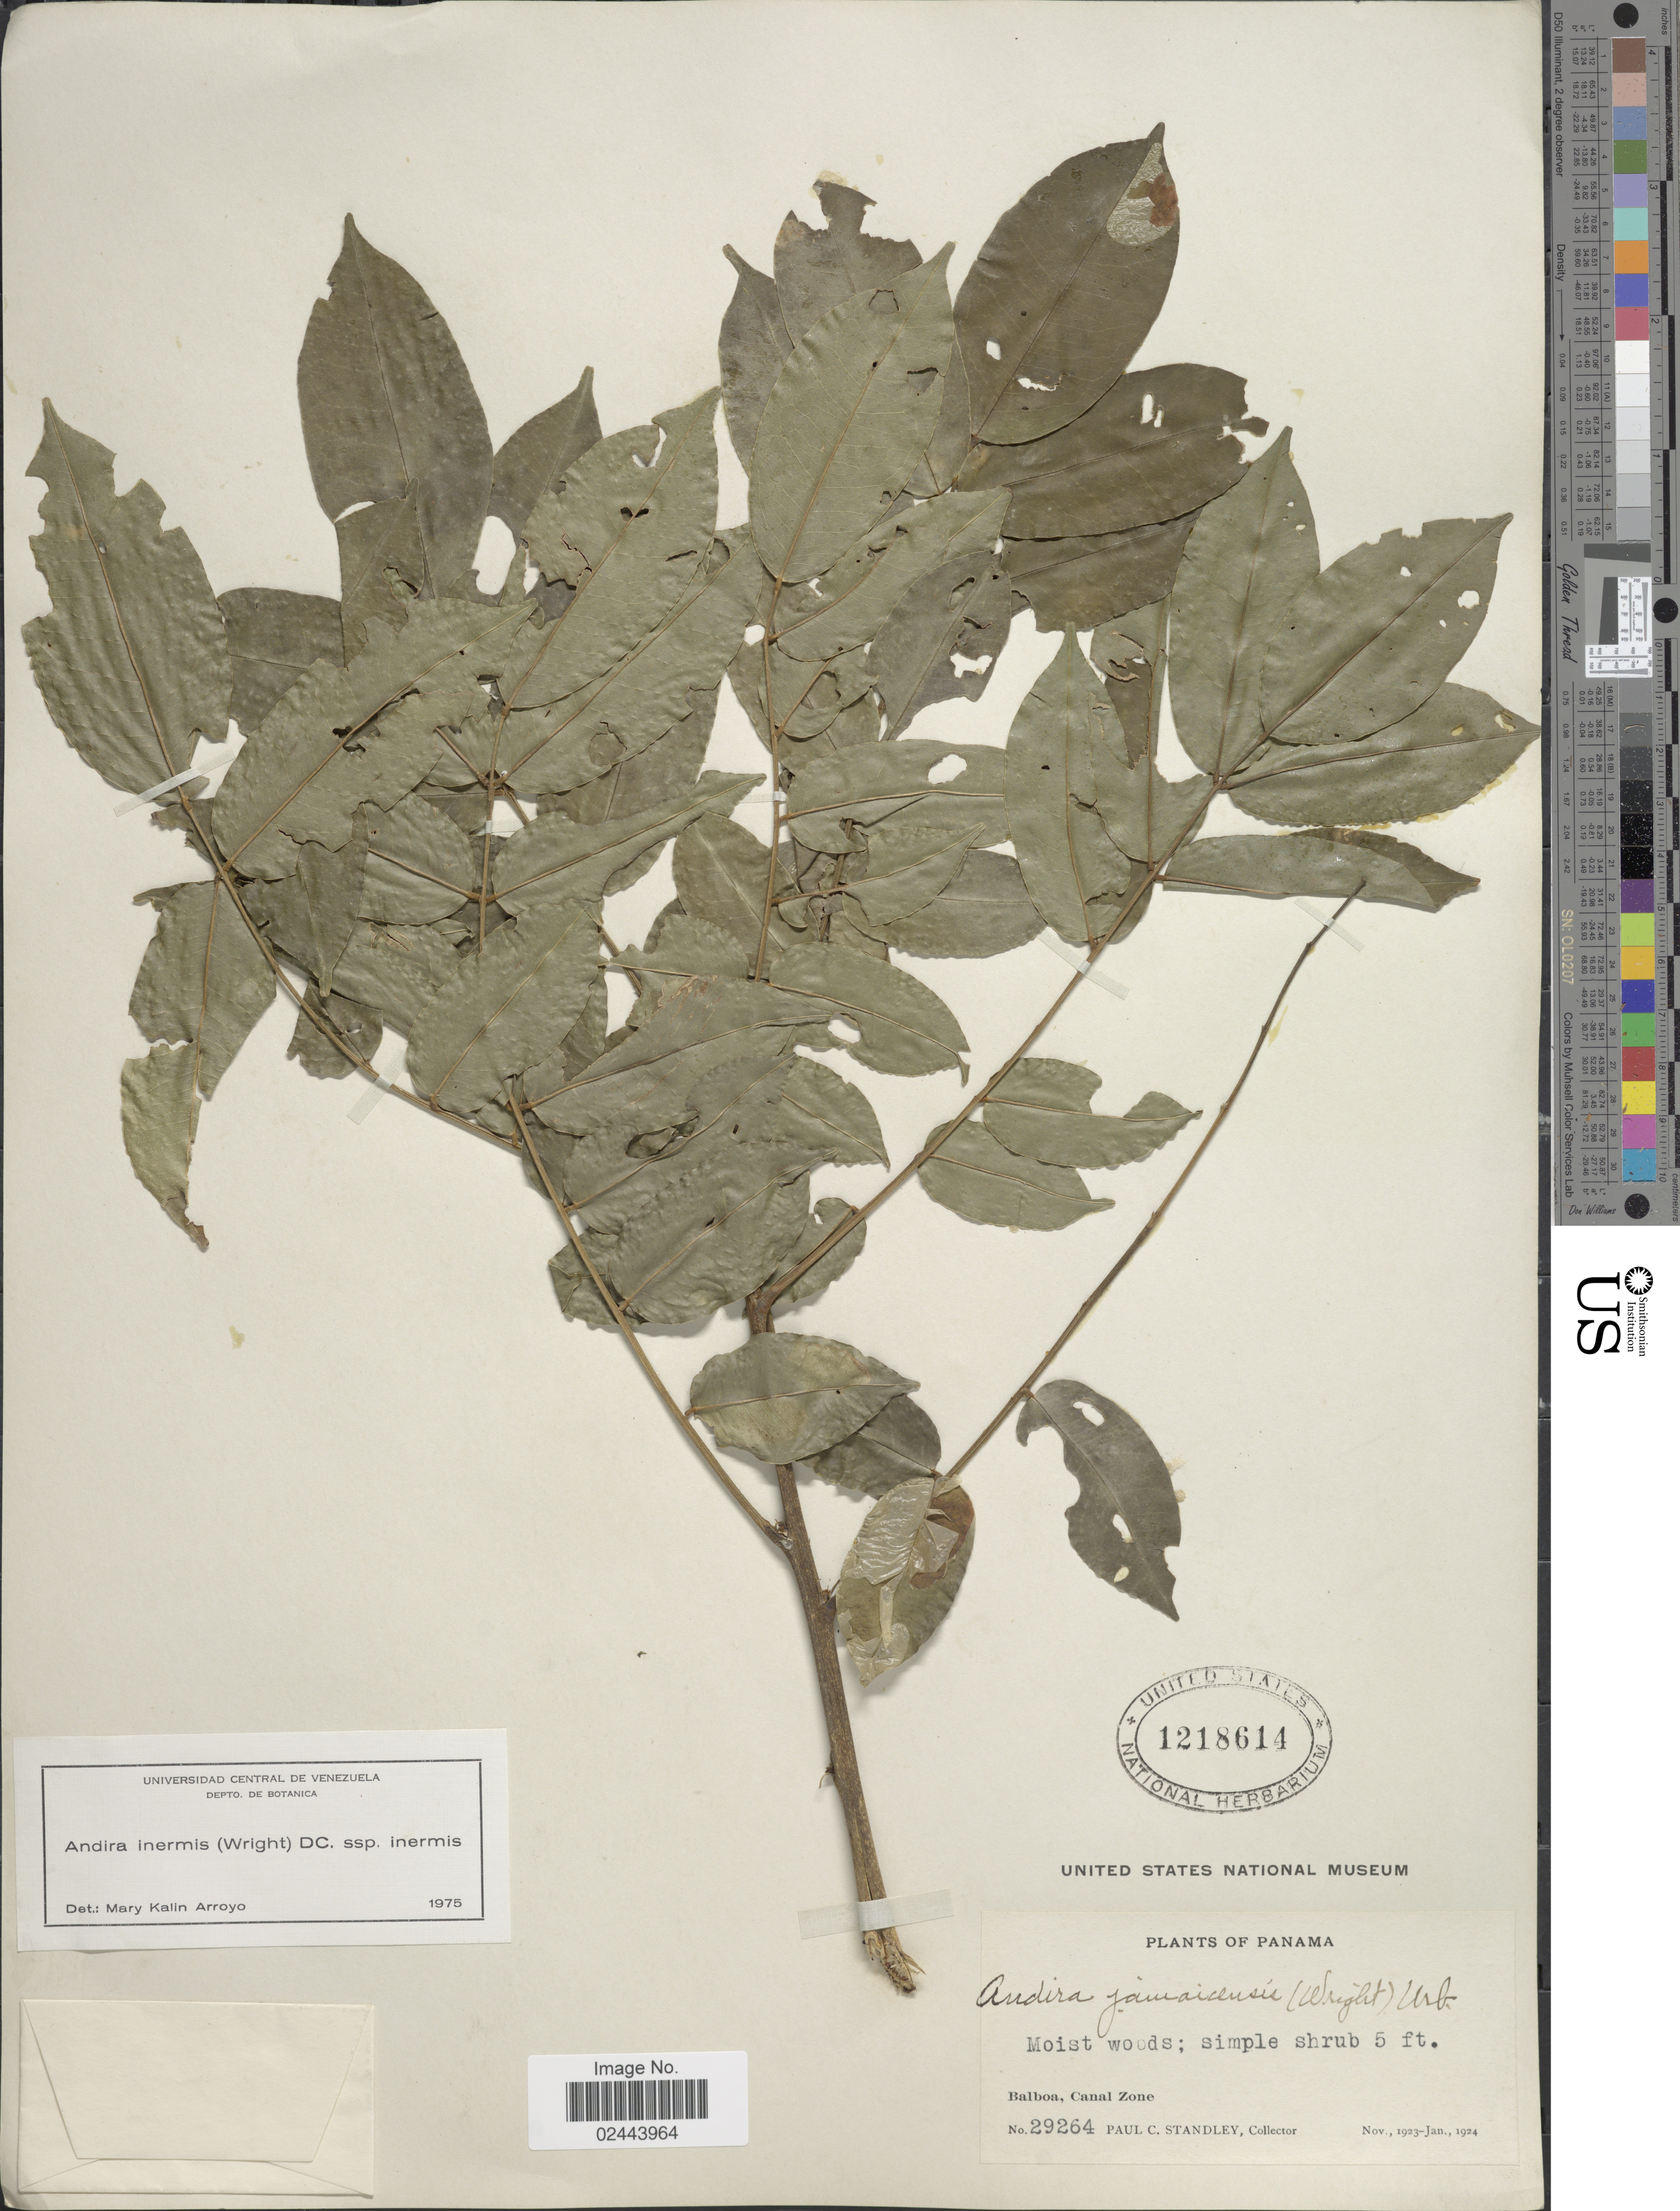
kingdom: Plantae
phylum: Tracheophyta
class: Magnoliopsida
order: Fabales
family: Fabaceae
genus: Andira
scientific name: Andira inermis subsp. inermis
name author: (W. Wright) Kunth ex DC.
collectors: P. C. Standley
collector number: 29264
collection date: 1923-11/1924-01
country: Panama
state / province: Colón / Panamá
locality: Moist woods; Balboa, Canal Zone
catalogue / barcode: US 1218614